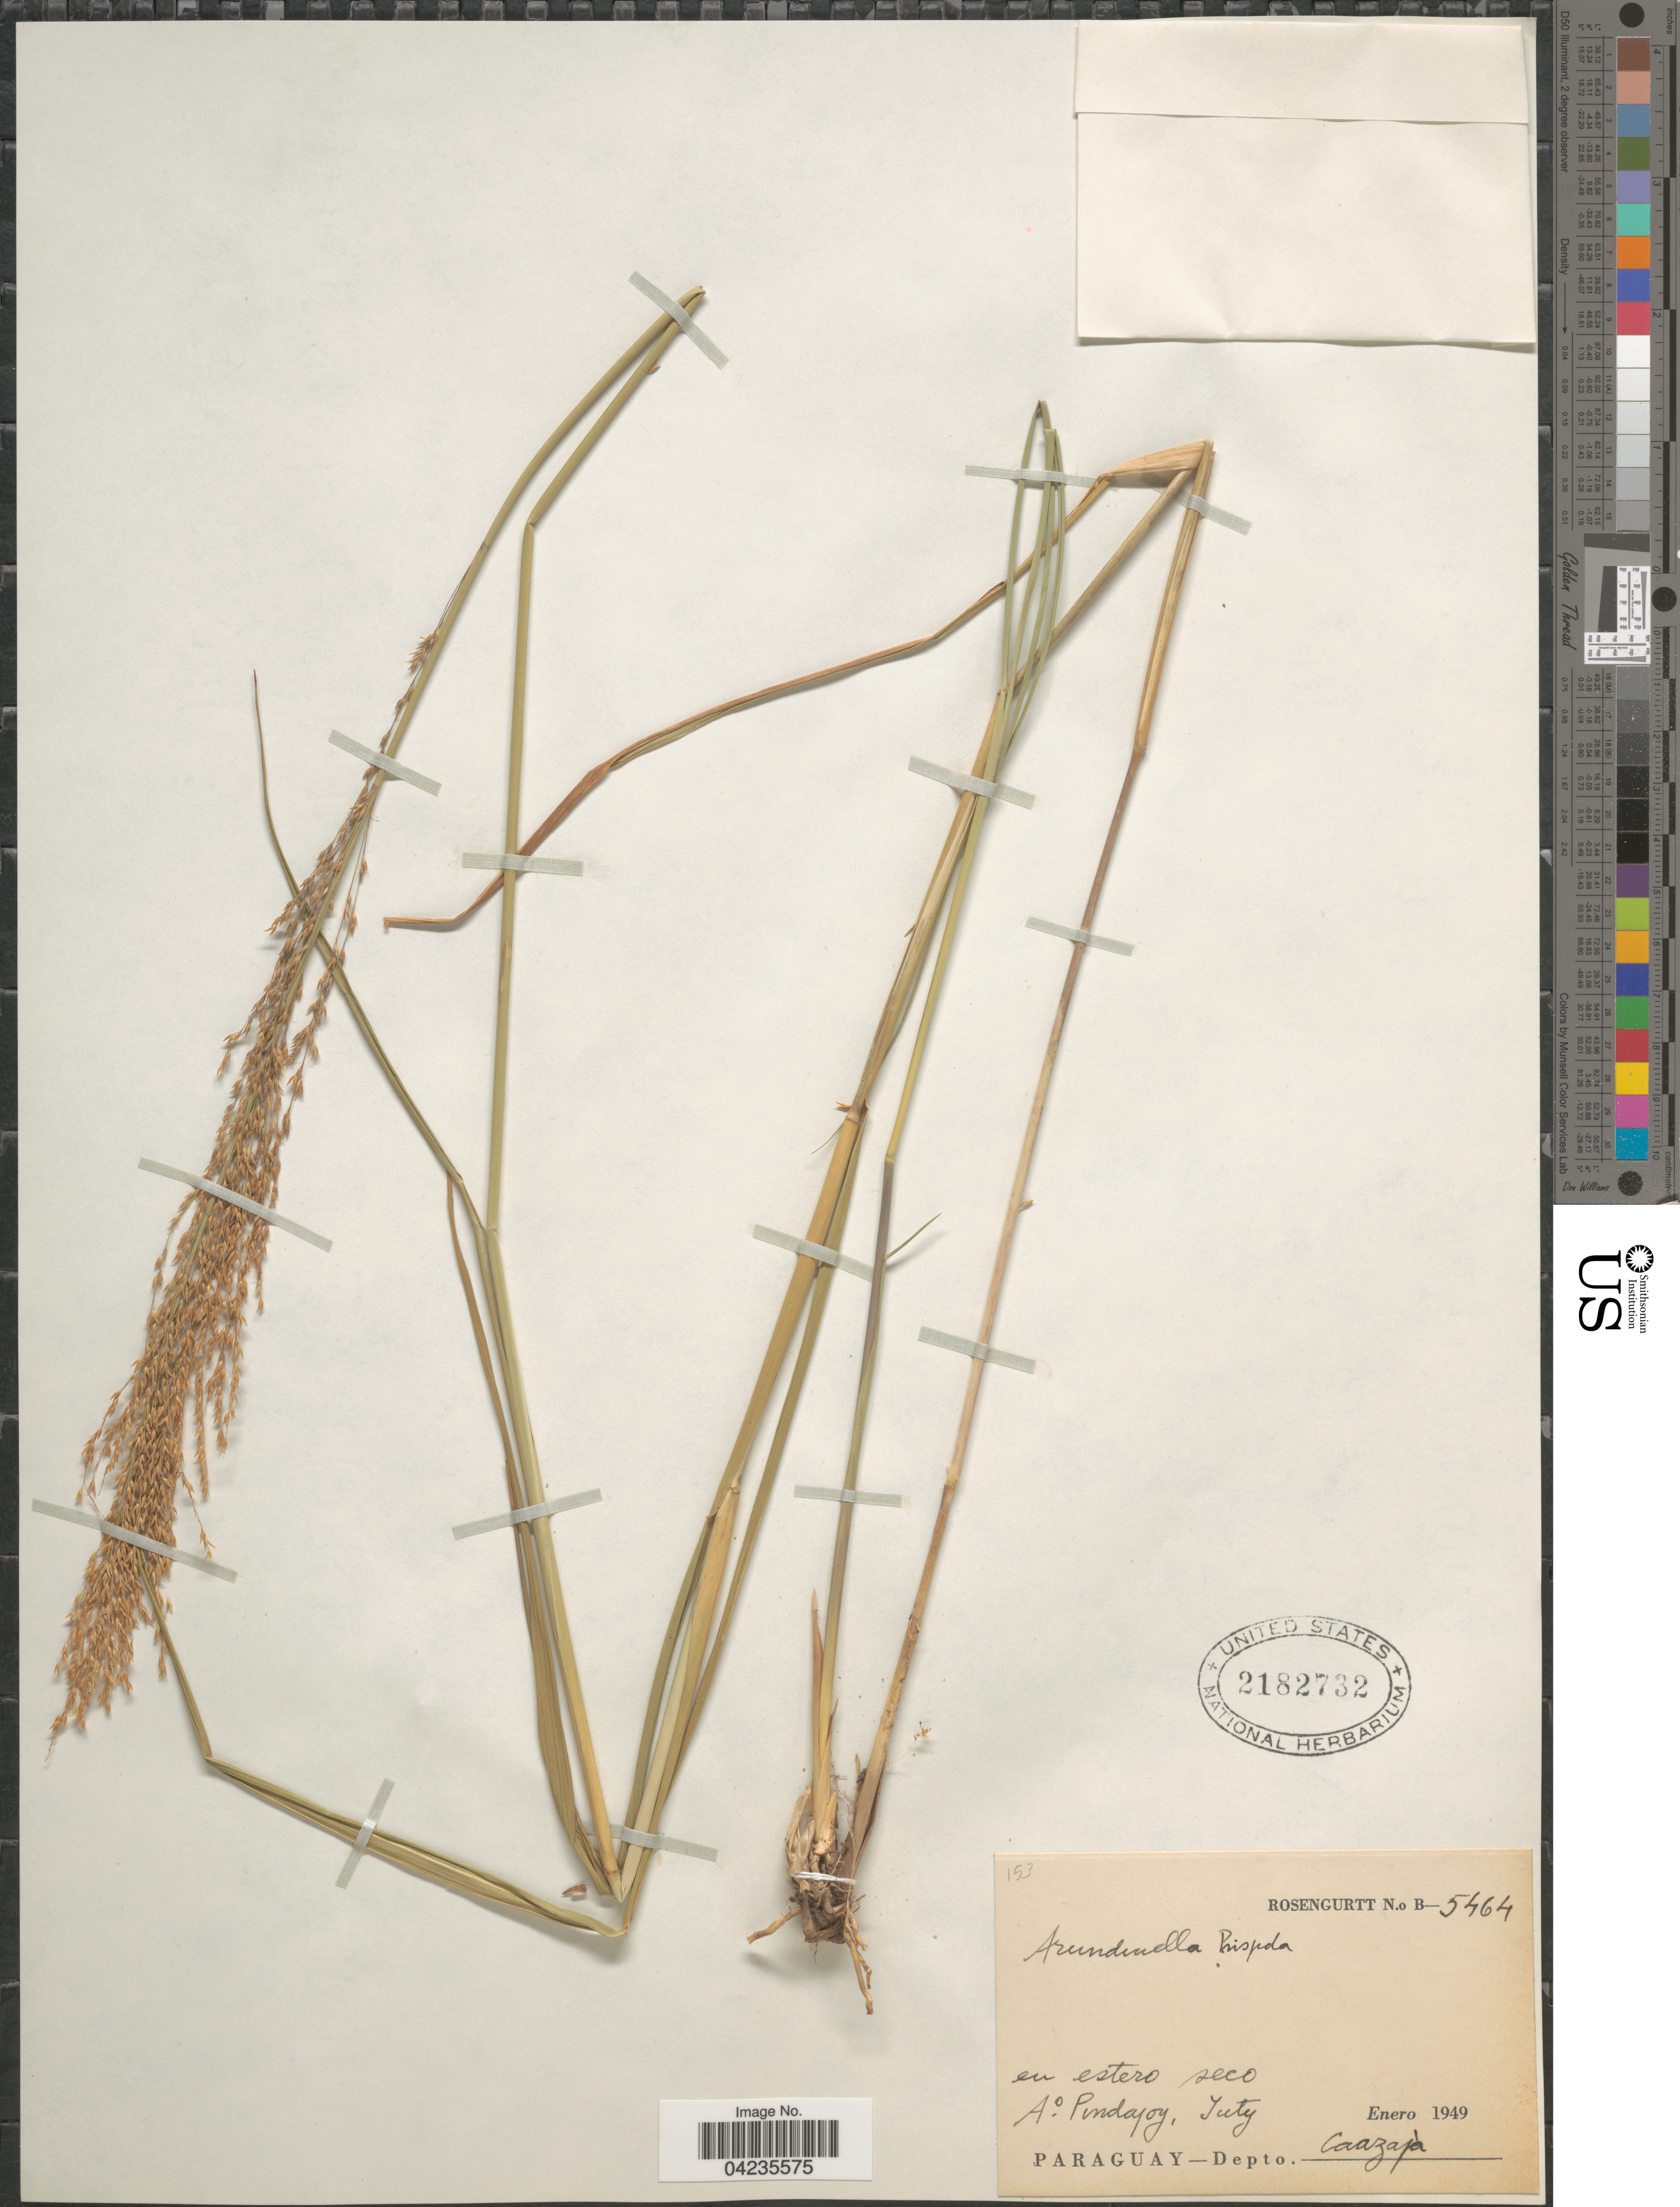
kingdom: Plantae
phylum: Tracheophyta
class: Liliopsida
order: Poales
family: Poaceae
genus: Arundinella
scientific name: Arundinella hispida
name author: (Humb. & Bonpl. ex Willd.) Kuntze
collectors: Rosengurtt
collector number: B-5464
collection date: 1949-01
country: Paraguay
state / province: Caazapa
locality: A° Pindajoy, Juty. Depto. Caazapá.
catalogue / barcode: US 2182732